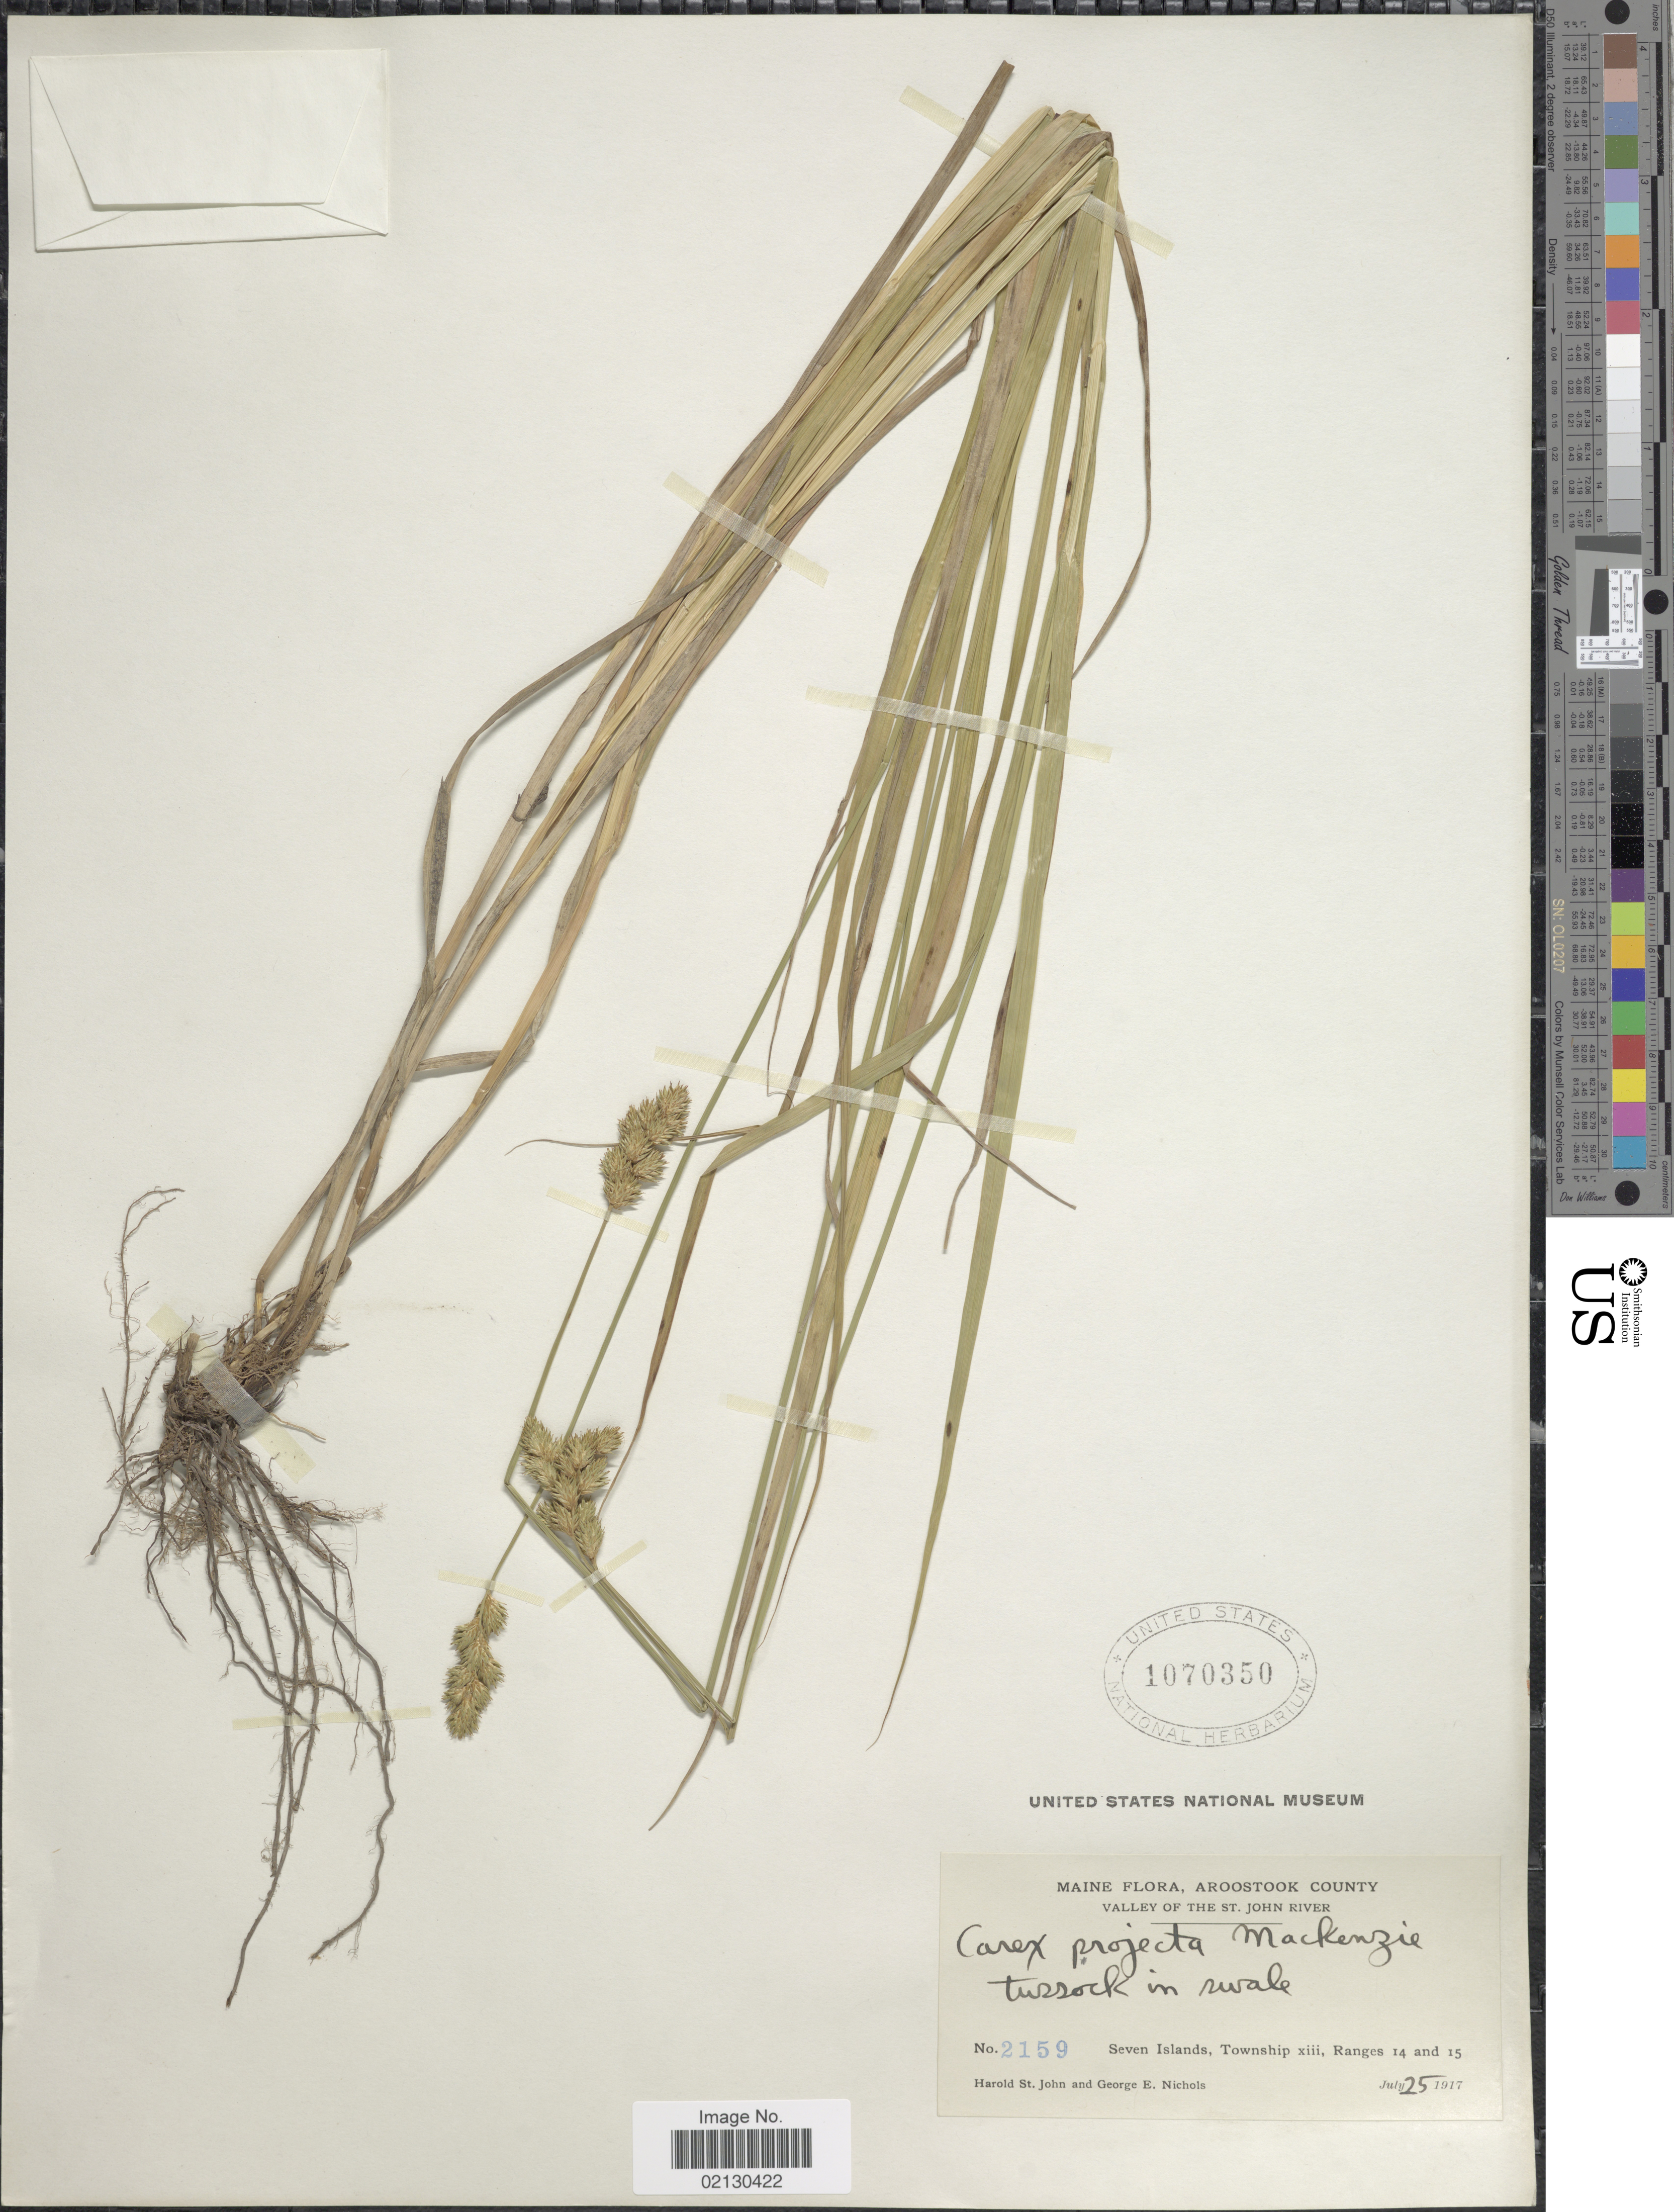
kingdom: Plantae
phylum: Tracheophyta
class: Liliopsida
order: Poales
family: Cyperaceae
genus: Carex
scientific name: Carex projecta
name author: Mack.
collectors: H. St. John & G. E. Nichols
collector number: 2159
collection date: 1917-07-25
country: United States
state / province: Maine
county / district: Aroostook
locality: Valley of the St. John River. Seven Islands, Township xiii, Ranges 14 and 15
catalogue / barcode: US 1070350